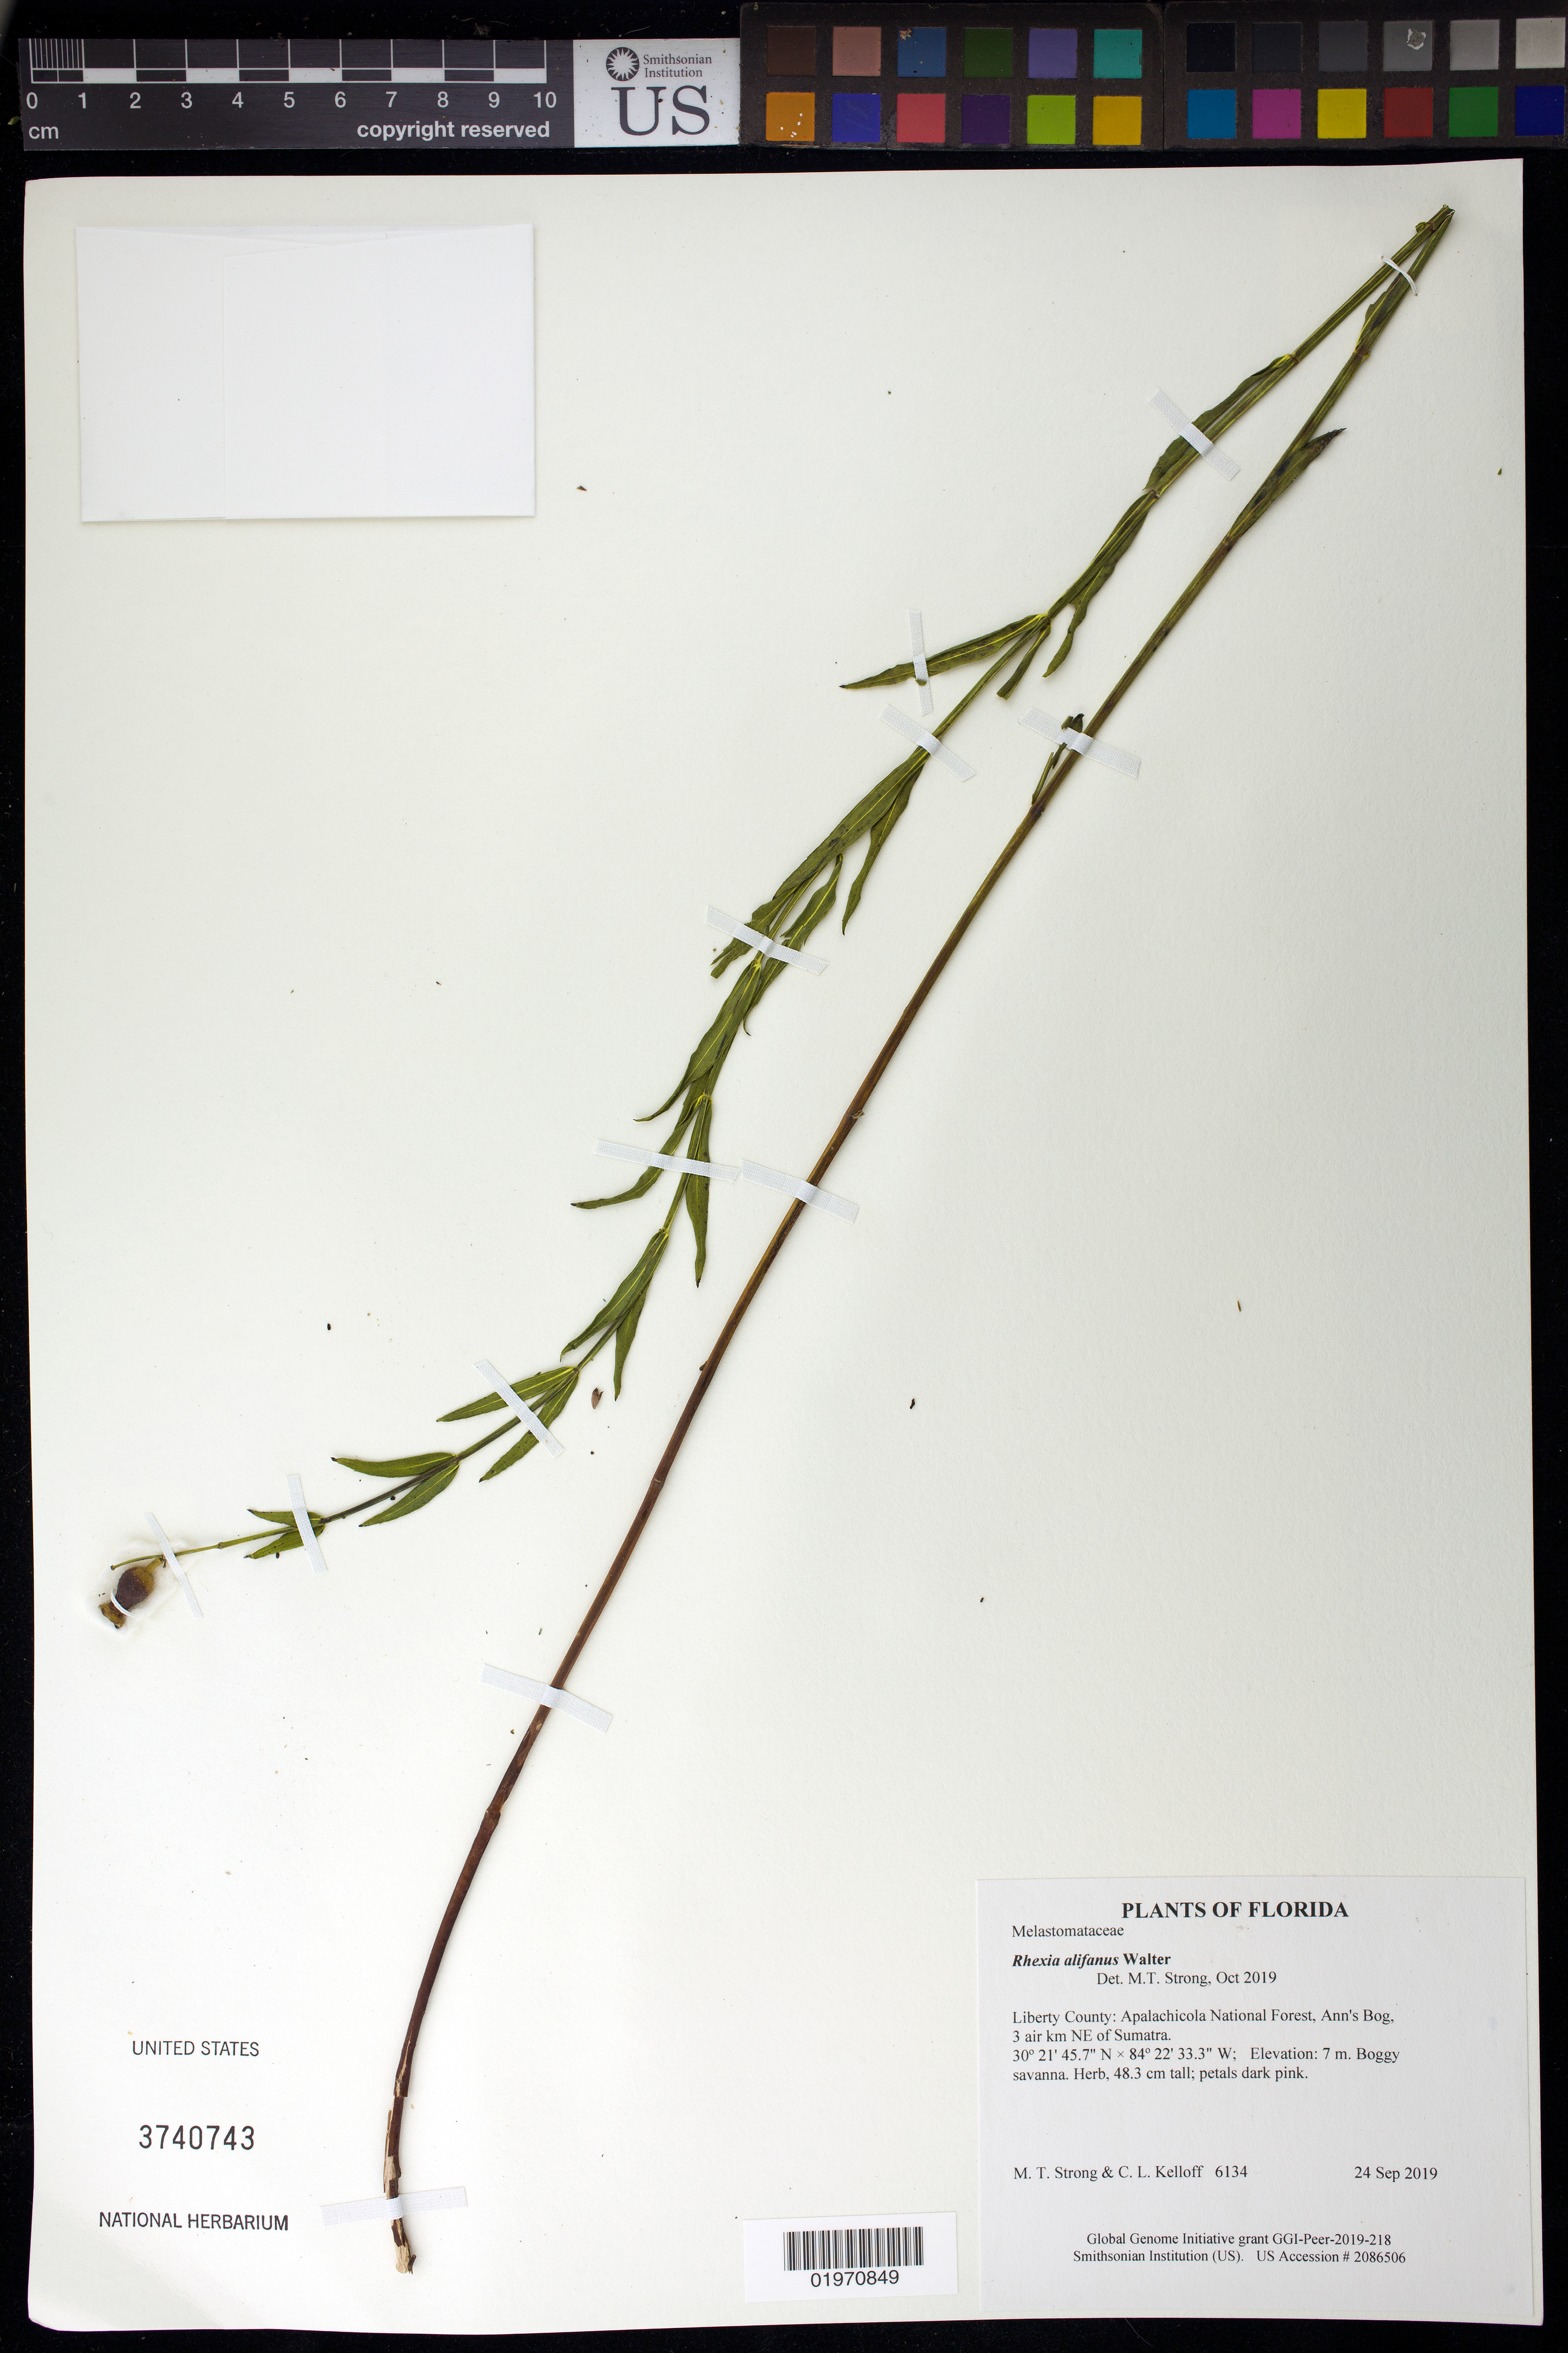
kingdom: Plantae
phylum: Tracheophyta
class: Magnoliopsida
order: Myrtales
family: Melastomataceae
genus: Rhexia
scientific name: Rhexia alifanus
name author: Walter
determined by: Strong, Mark T., (BOT), Smithsonian Institution - National Museum of Natural History (UNITED STATES)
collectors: M. T. Strong & C. L. Kelloff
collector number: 6134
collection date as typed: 24 Sep 2019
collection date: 2019-09-24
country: United States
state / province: Florida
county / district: Liberty County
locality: Apalachicola National Forest, Ann's Bog, 3 air km NE of Sumatra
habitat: Boggy savanna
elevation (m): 7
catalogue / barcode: US 3740743